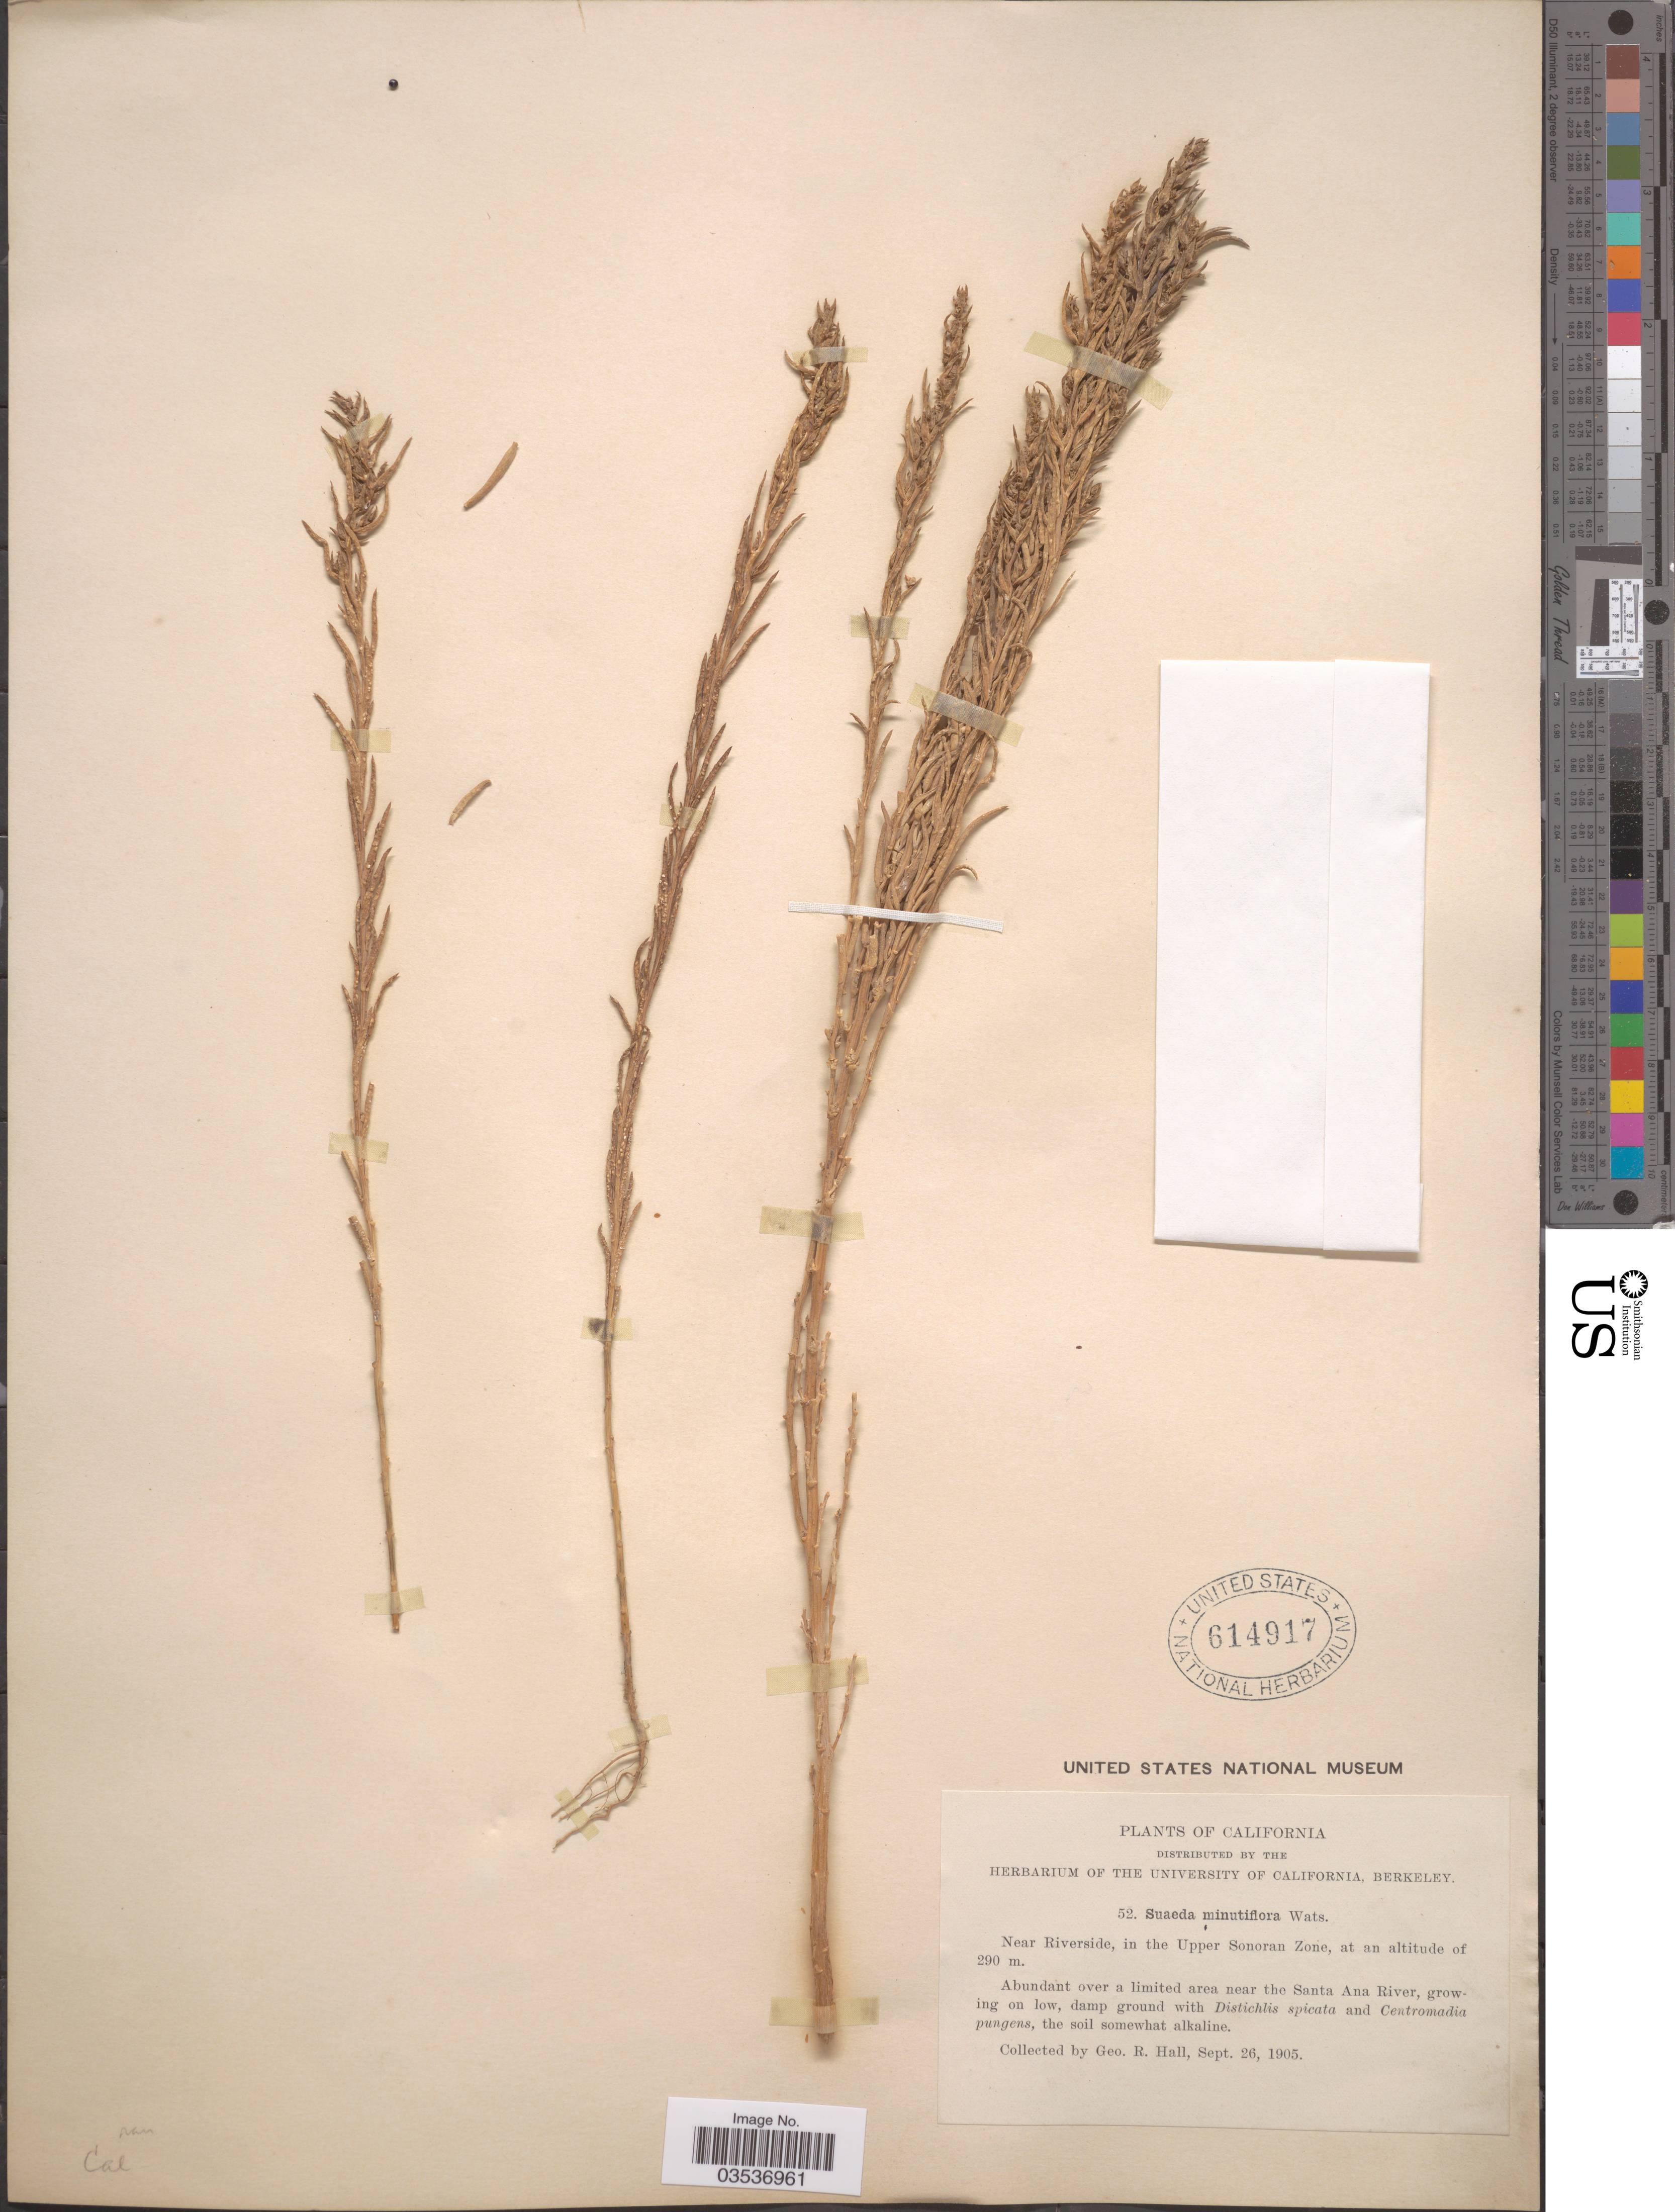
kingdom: Plantae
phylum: Tracheophyta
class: Magnoliopsida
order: Caryophyllales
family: Amaranthaceae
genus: Suaeda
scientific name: Suaeda minutiflora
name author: S. Watson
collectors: G. Hall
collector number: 52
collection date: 1905-09-26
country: United States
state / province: California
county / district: Riverside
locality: Near Riverside, in the Upper Sonoran Zone.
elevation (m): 290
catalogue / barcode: US 614917